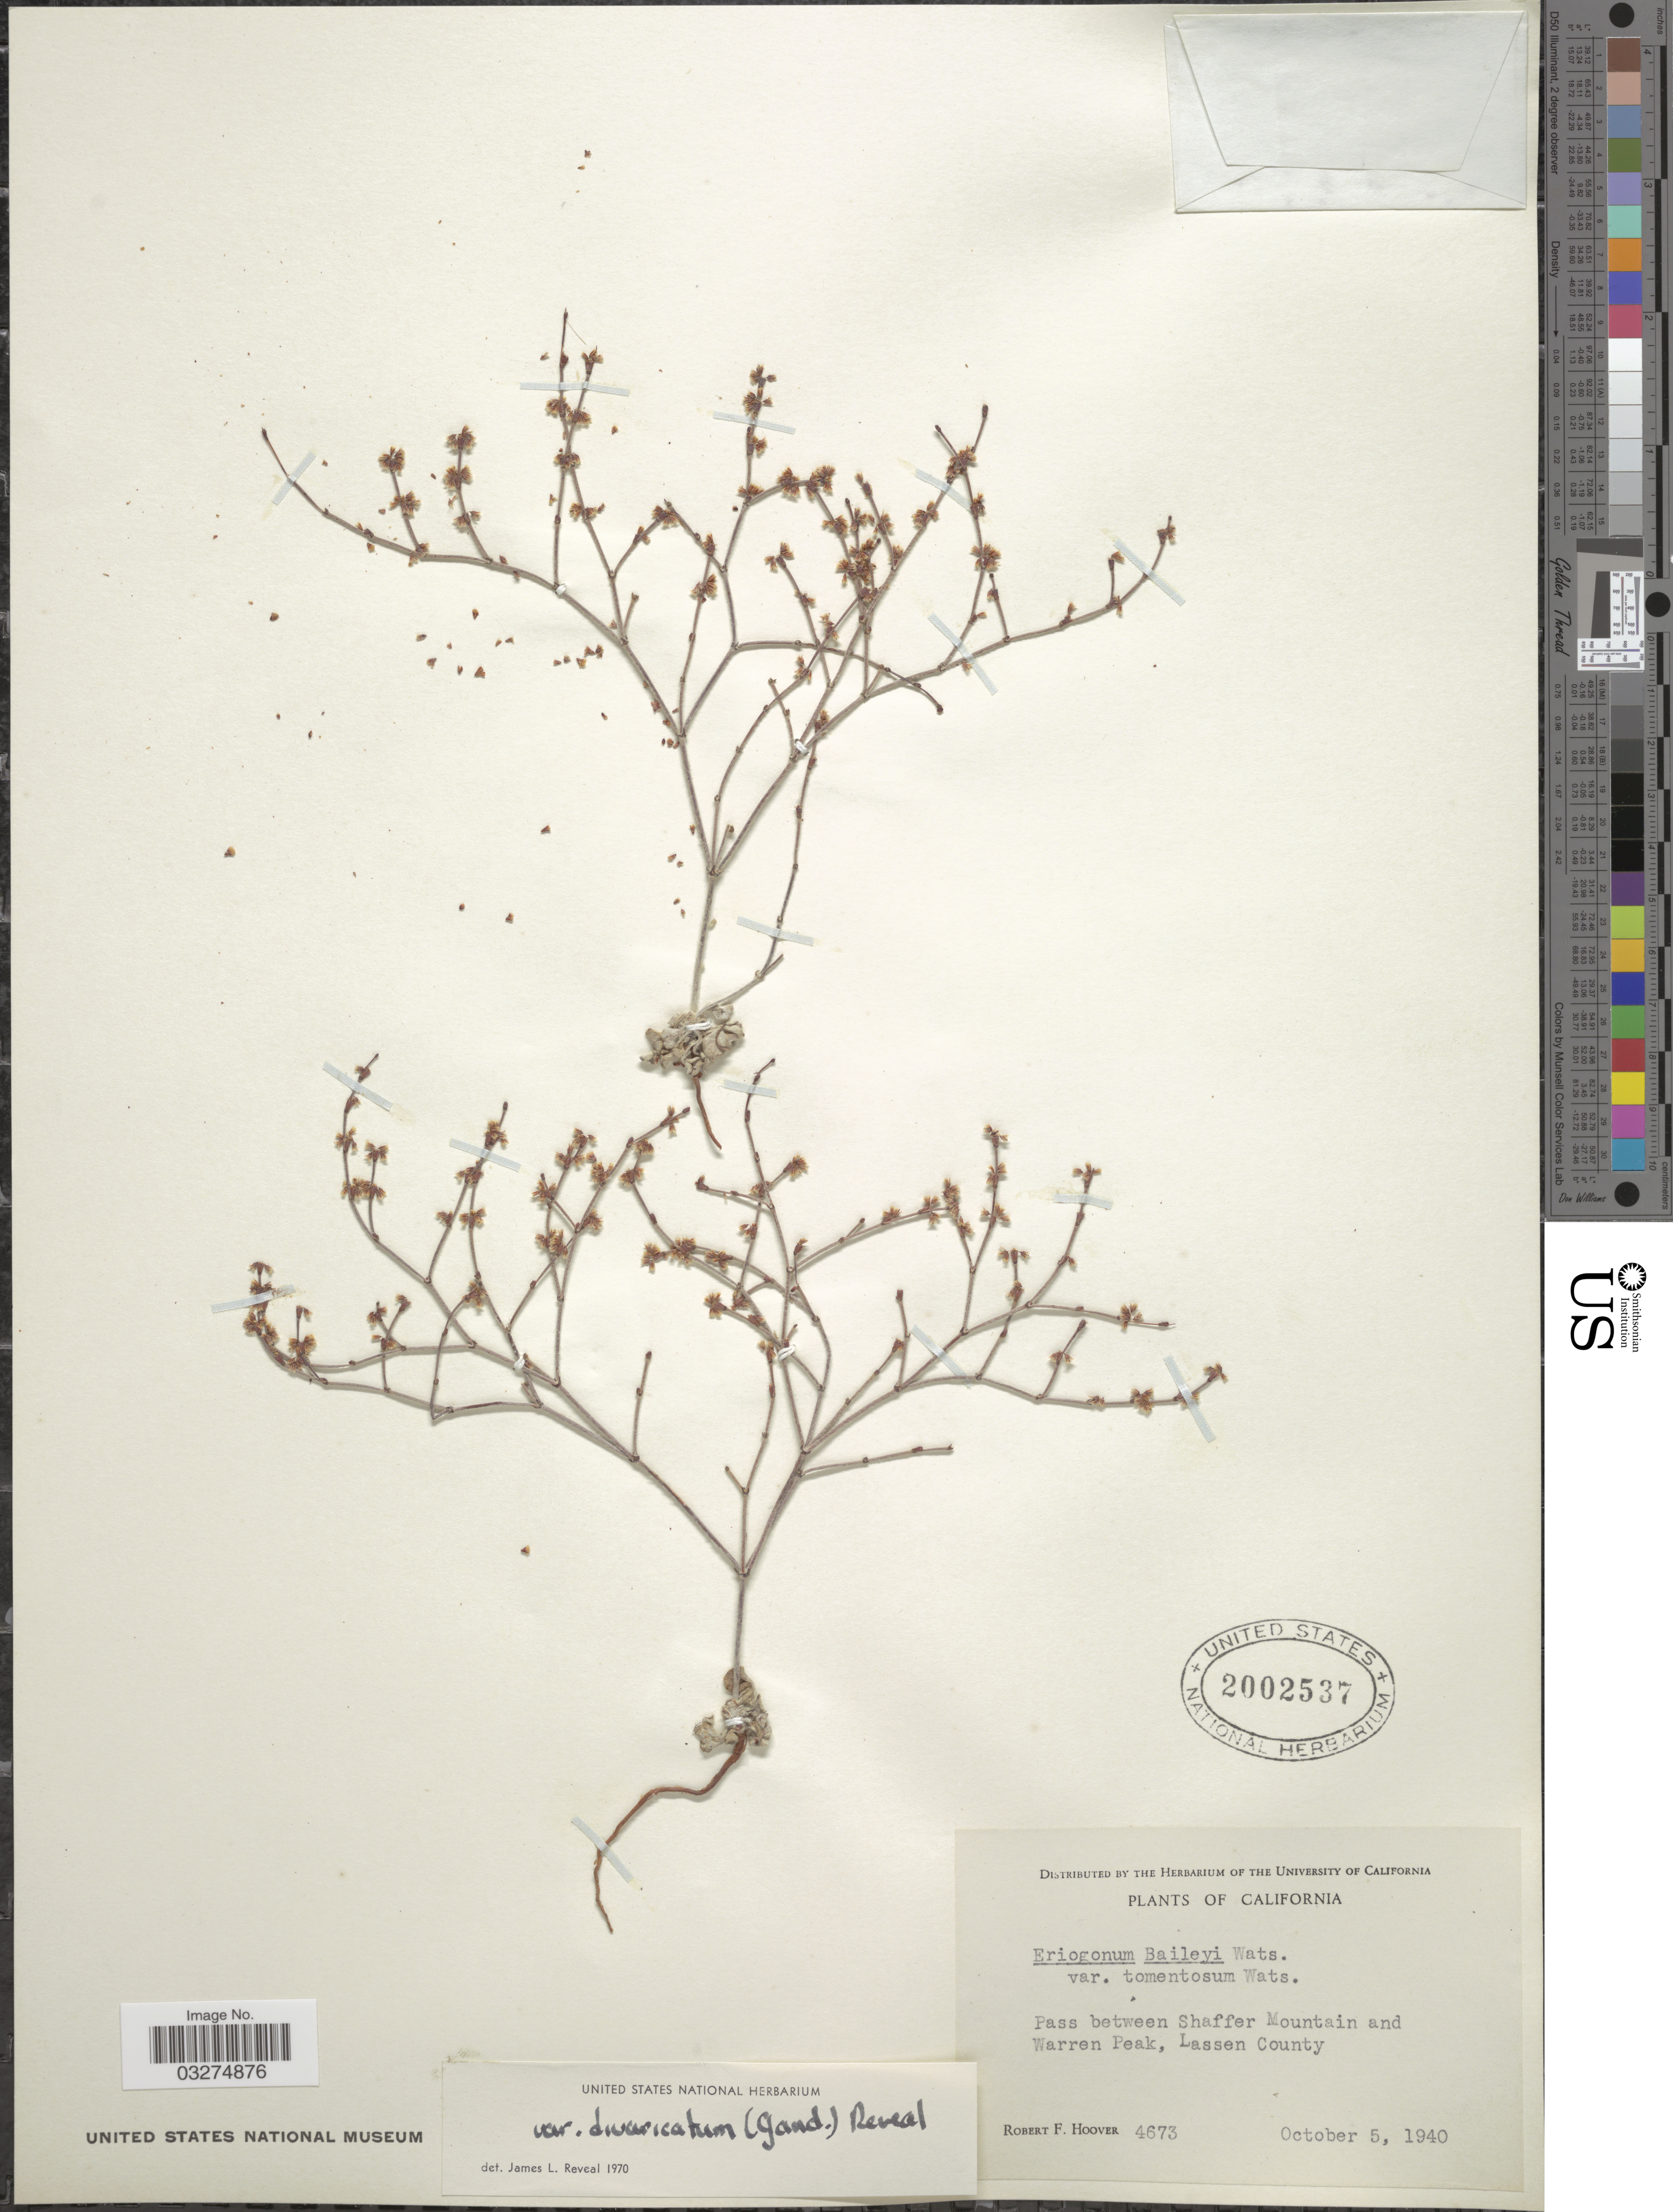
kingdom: Plantae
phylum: Tracheophyta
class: Magnoliopsida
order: Caryophyllales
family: Polygonaceae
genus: Eriogonum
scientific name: Eriogonum baileyi var. divaricatum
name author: (Gand.) Reveal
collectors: R. F. Hoover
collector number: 4673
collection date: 1940-10-05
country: United States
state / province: California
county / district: Lassen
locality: Pass between Shaffer Mountain and Warren Peak, Lassen County.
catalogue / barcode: US 2002537